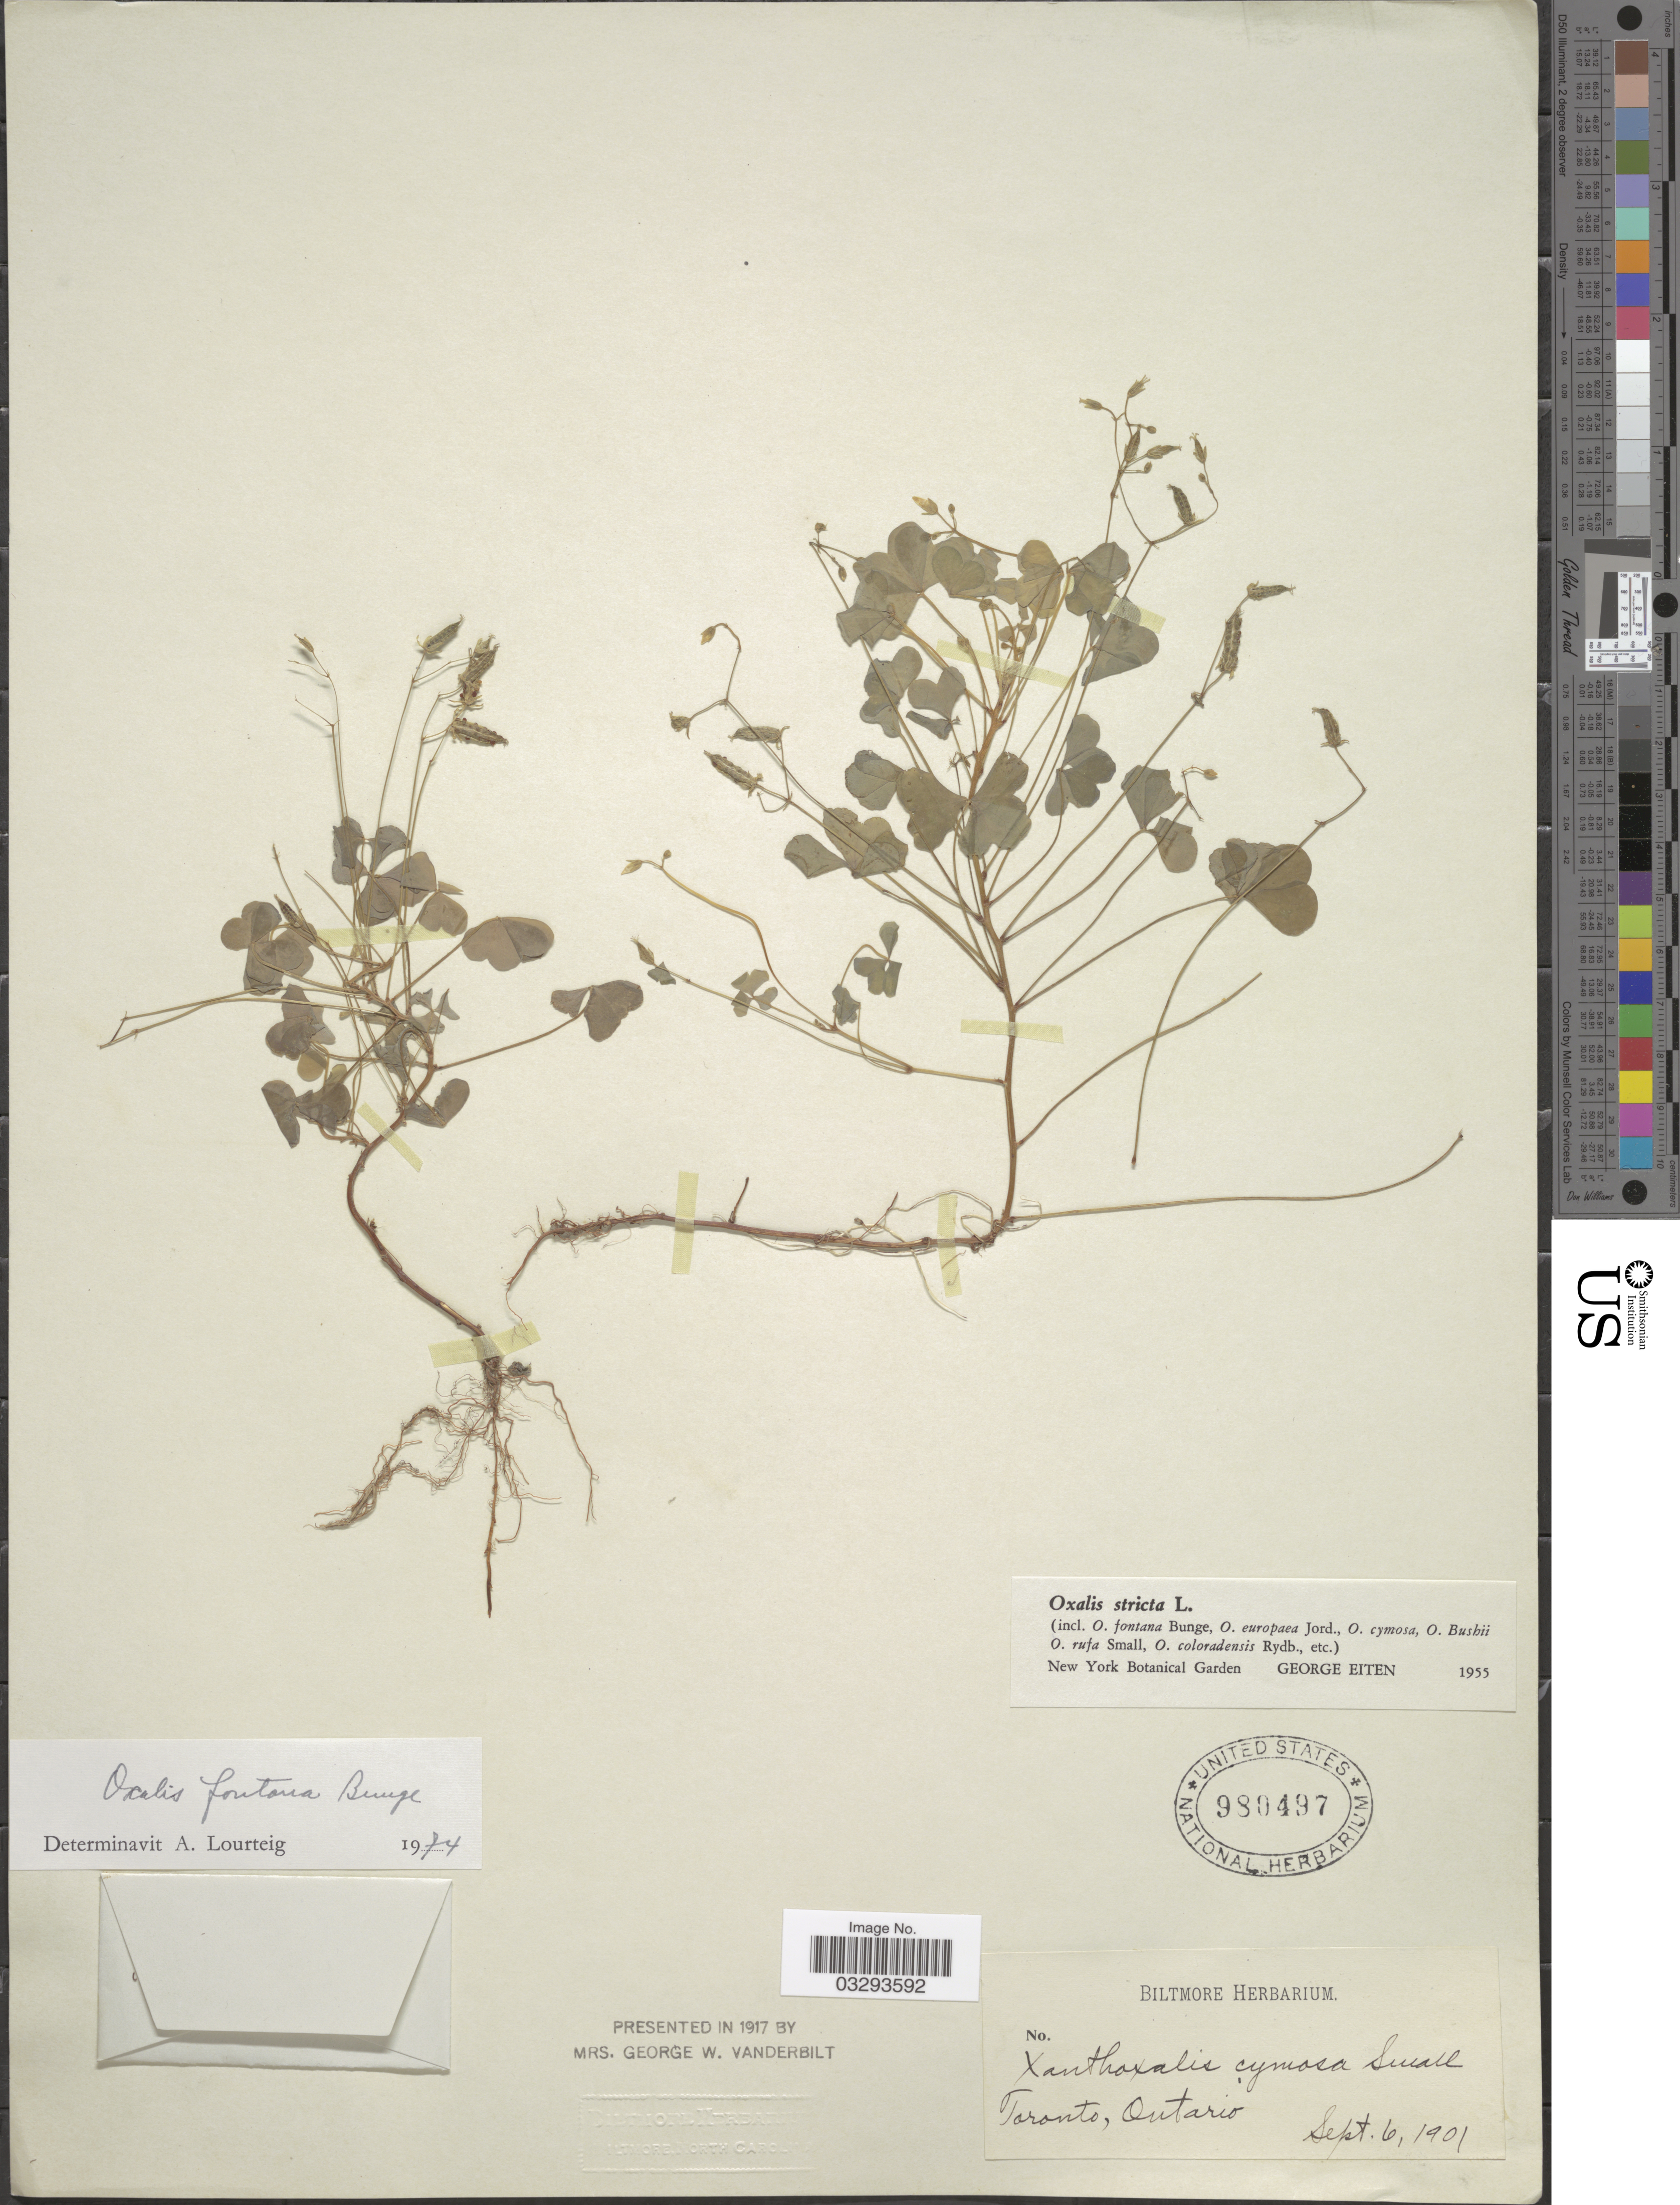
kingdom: Plantae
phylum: Tracheophyta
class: Magnoliopsida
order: Oxalidales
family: Oxalidaceae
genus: Oxalis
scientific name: Oxalis fontana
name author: Bunge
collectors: ex herb. Biltmore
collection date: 1901-09-06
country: Canada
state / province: Ontario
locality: Toronto.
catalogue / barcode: US 980497